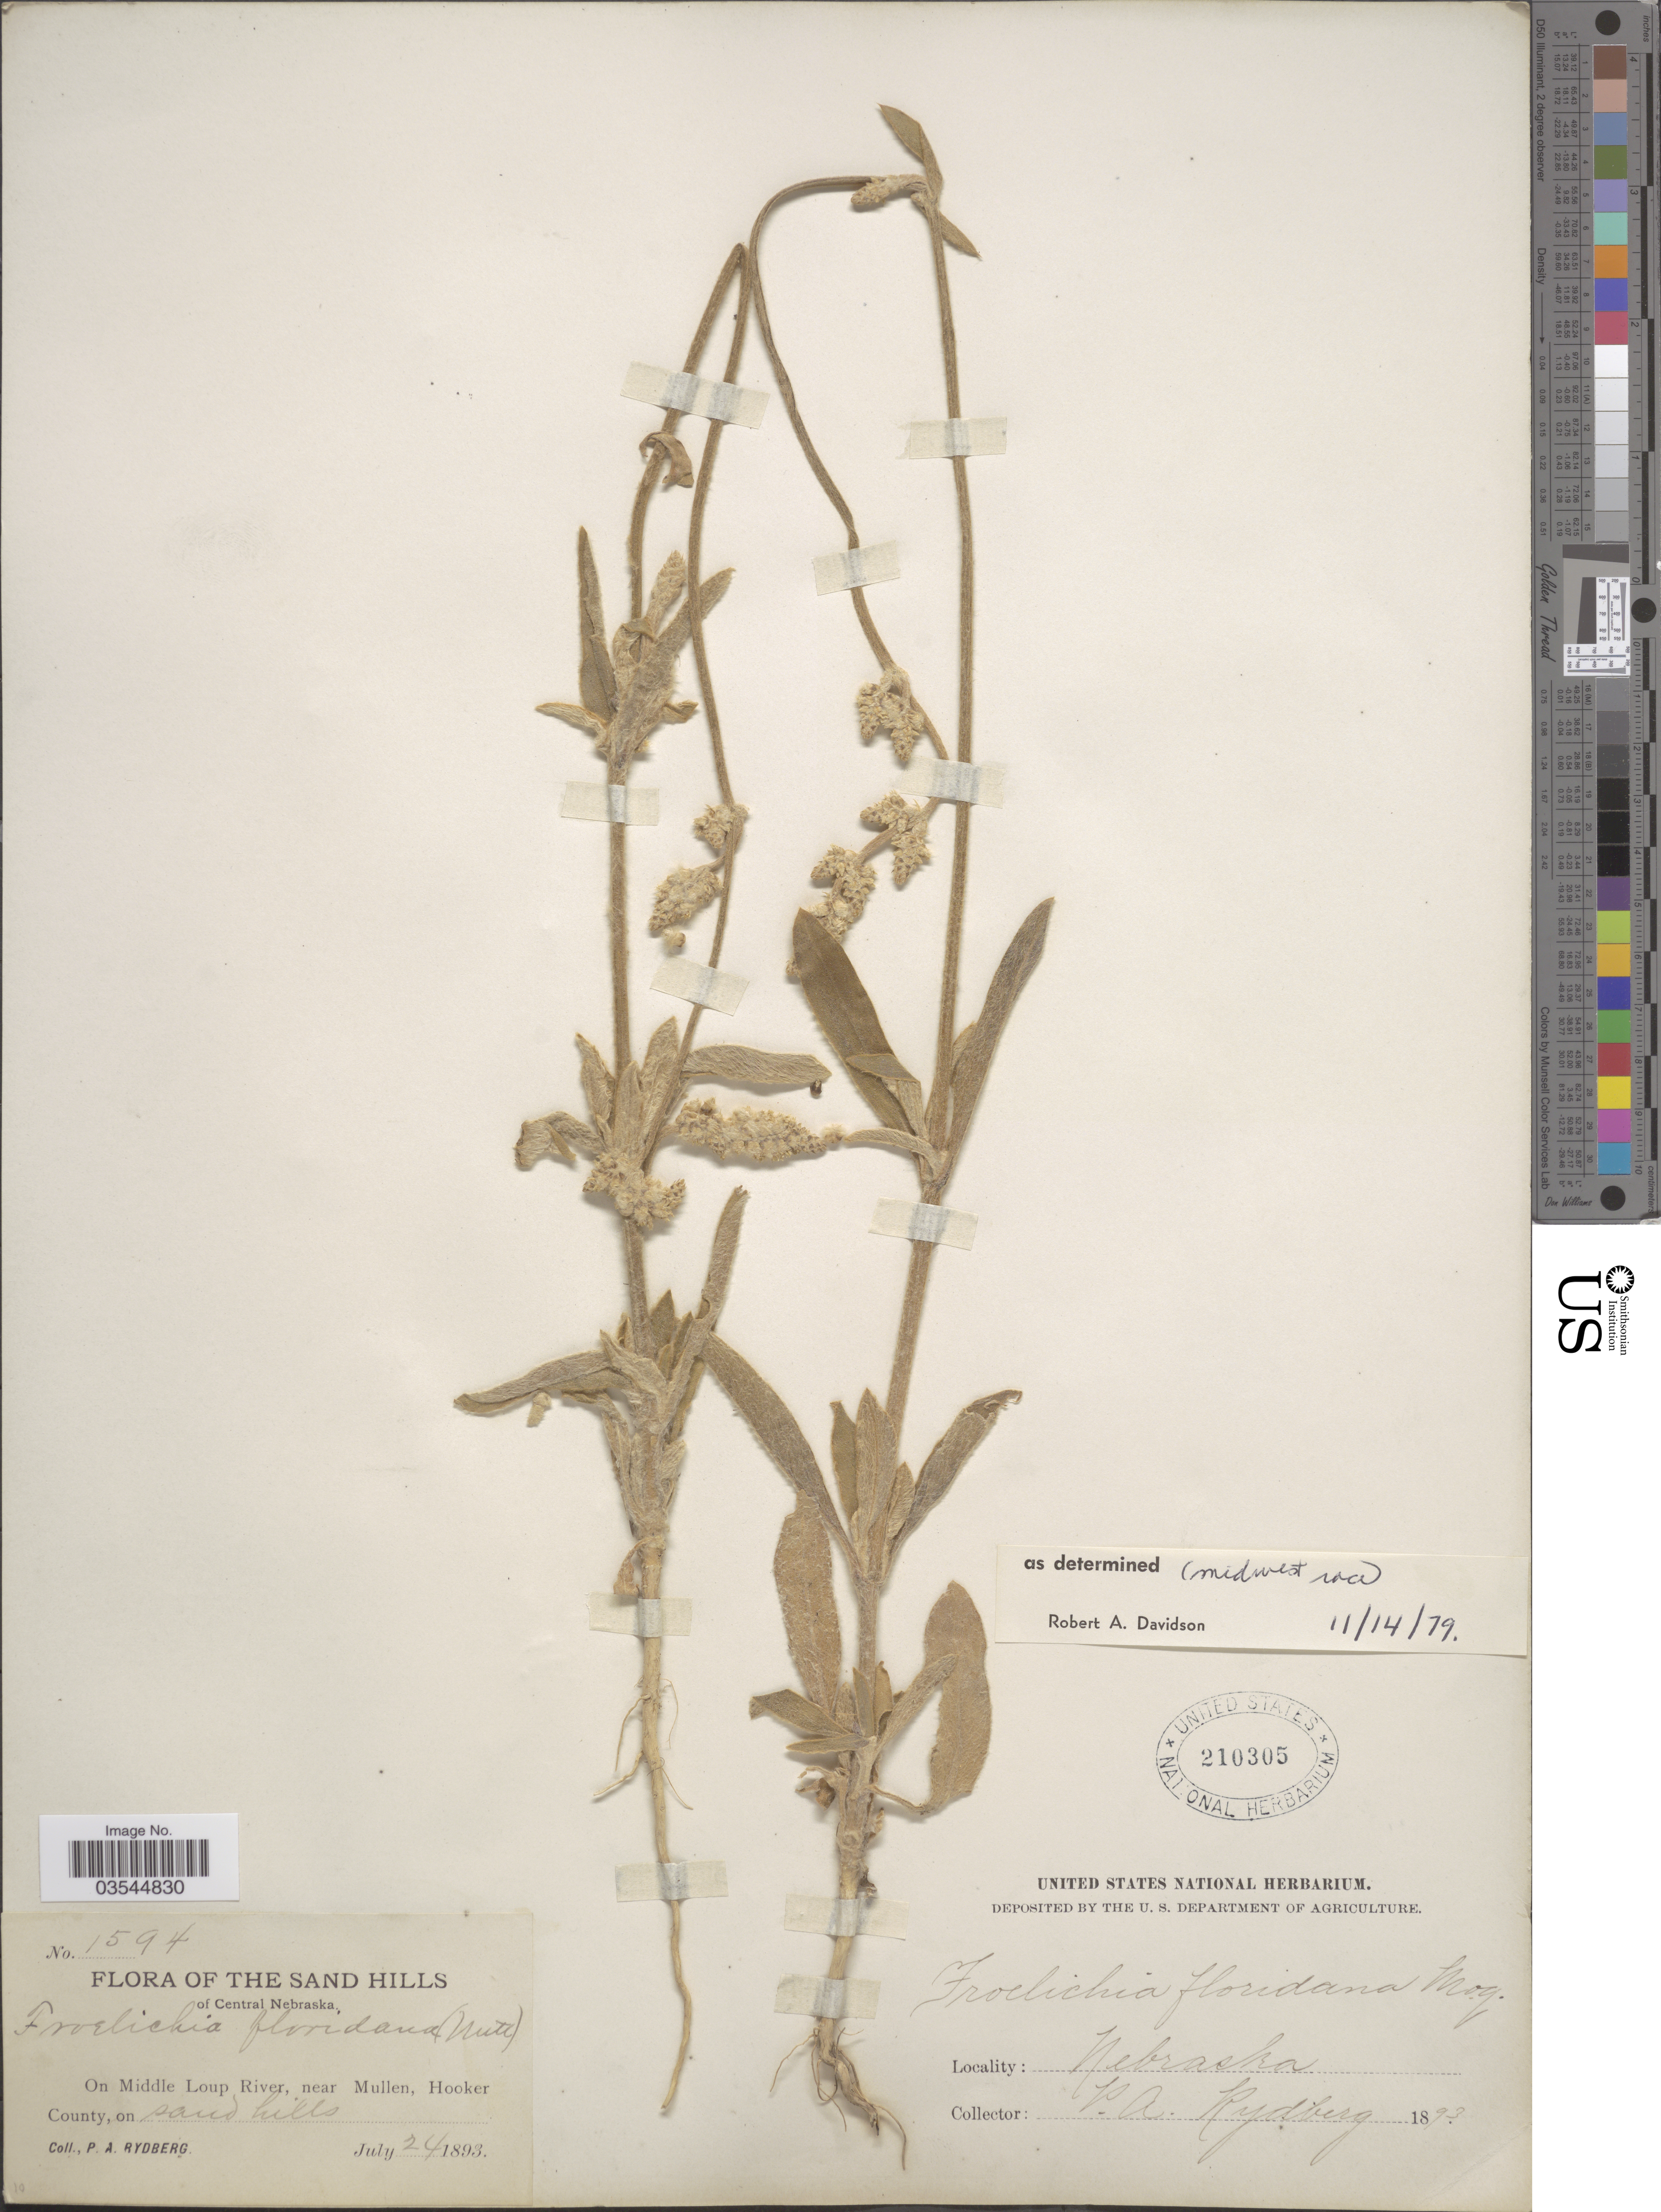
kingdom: Plantae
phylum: Tracheophyta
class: Magnoliopsida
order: Caryophyllales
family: Amaranthaceae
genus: Froelichia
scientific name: Froelichia floridana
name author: (Nutt.) Moq.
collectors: P. A. Rydberg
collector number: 1594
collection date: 1893-07-24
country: United States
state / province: Nebraska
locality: Sand Hills of Central Nebraska. On Middle Loup River, near Mullen, Hooker County.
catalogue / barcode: US 210305